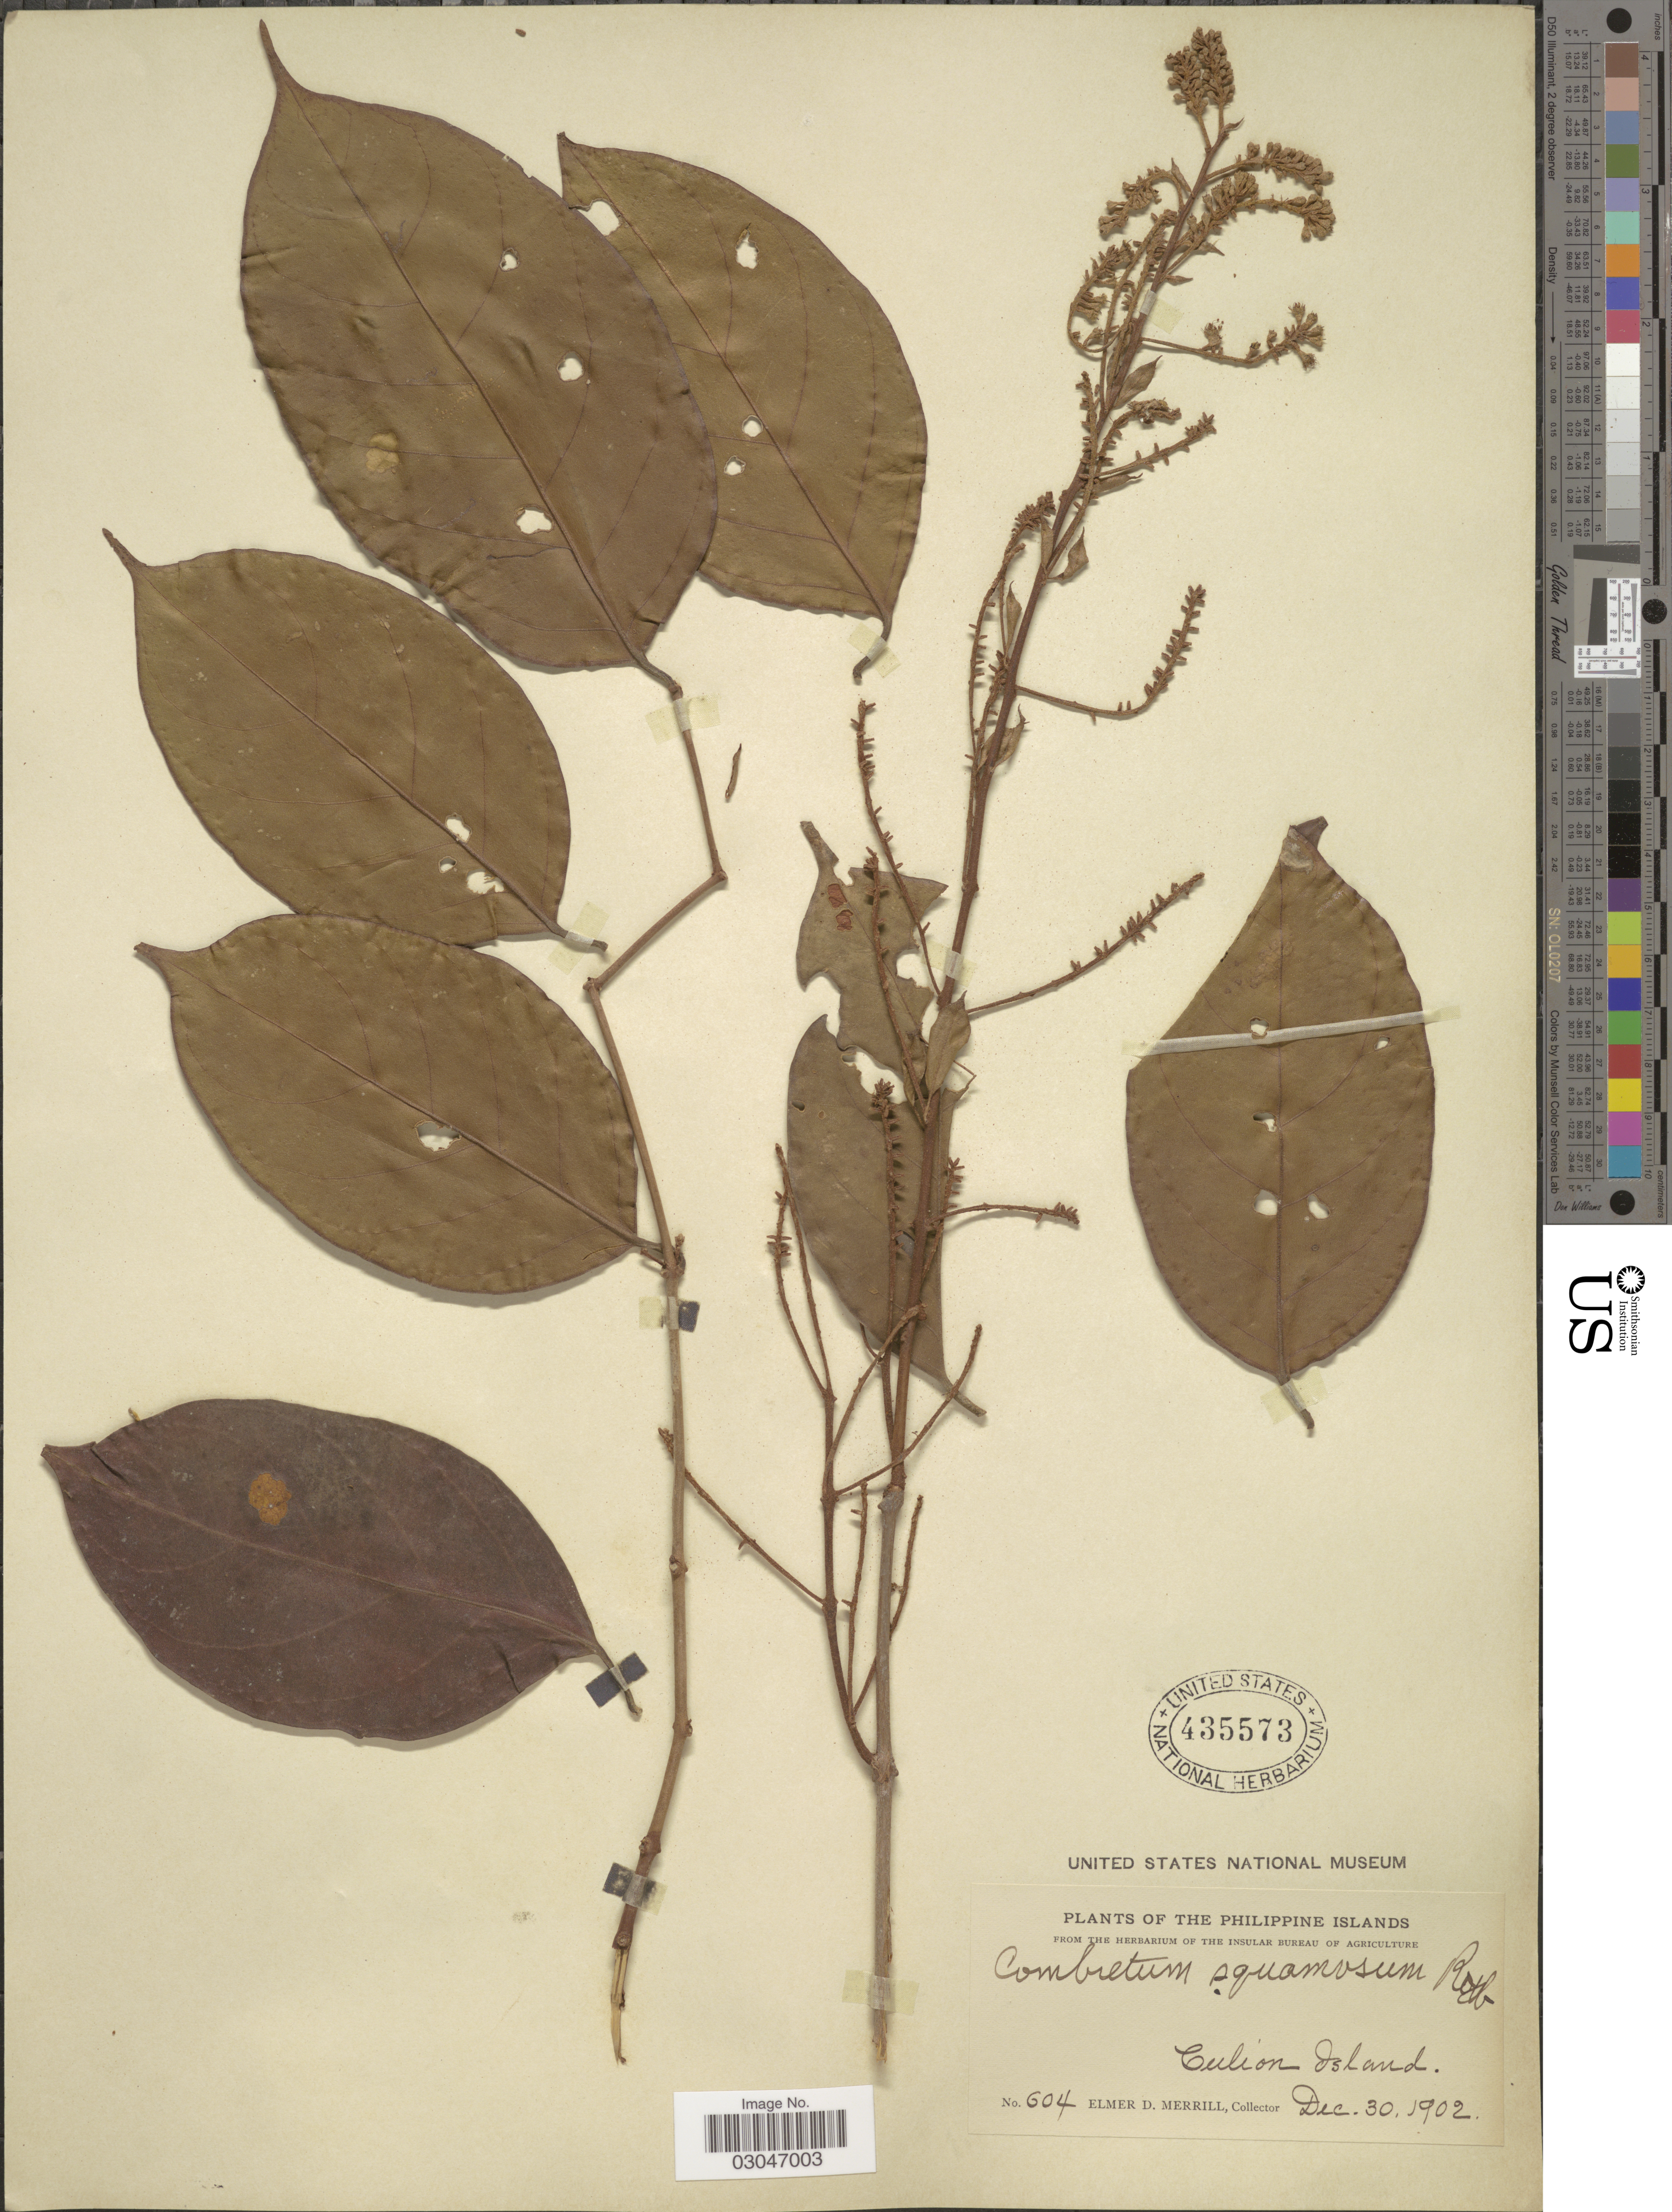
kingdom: Plantae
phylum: Tracheophyta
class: Magnoliopsida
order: Myrtales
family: Combretaceae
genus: Combretum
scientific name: Combretum squamosum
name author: Roxb.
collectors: E. D. Merrill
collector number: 604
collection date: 1902-12-30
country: Philippines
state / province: Mimaropa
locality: Culion Island.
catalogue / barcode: US 435573